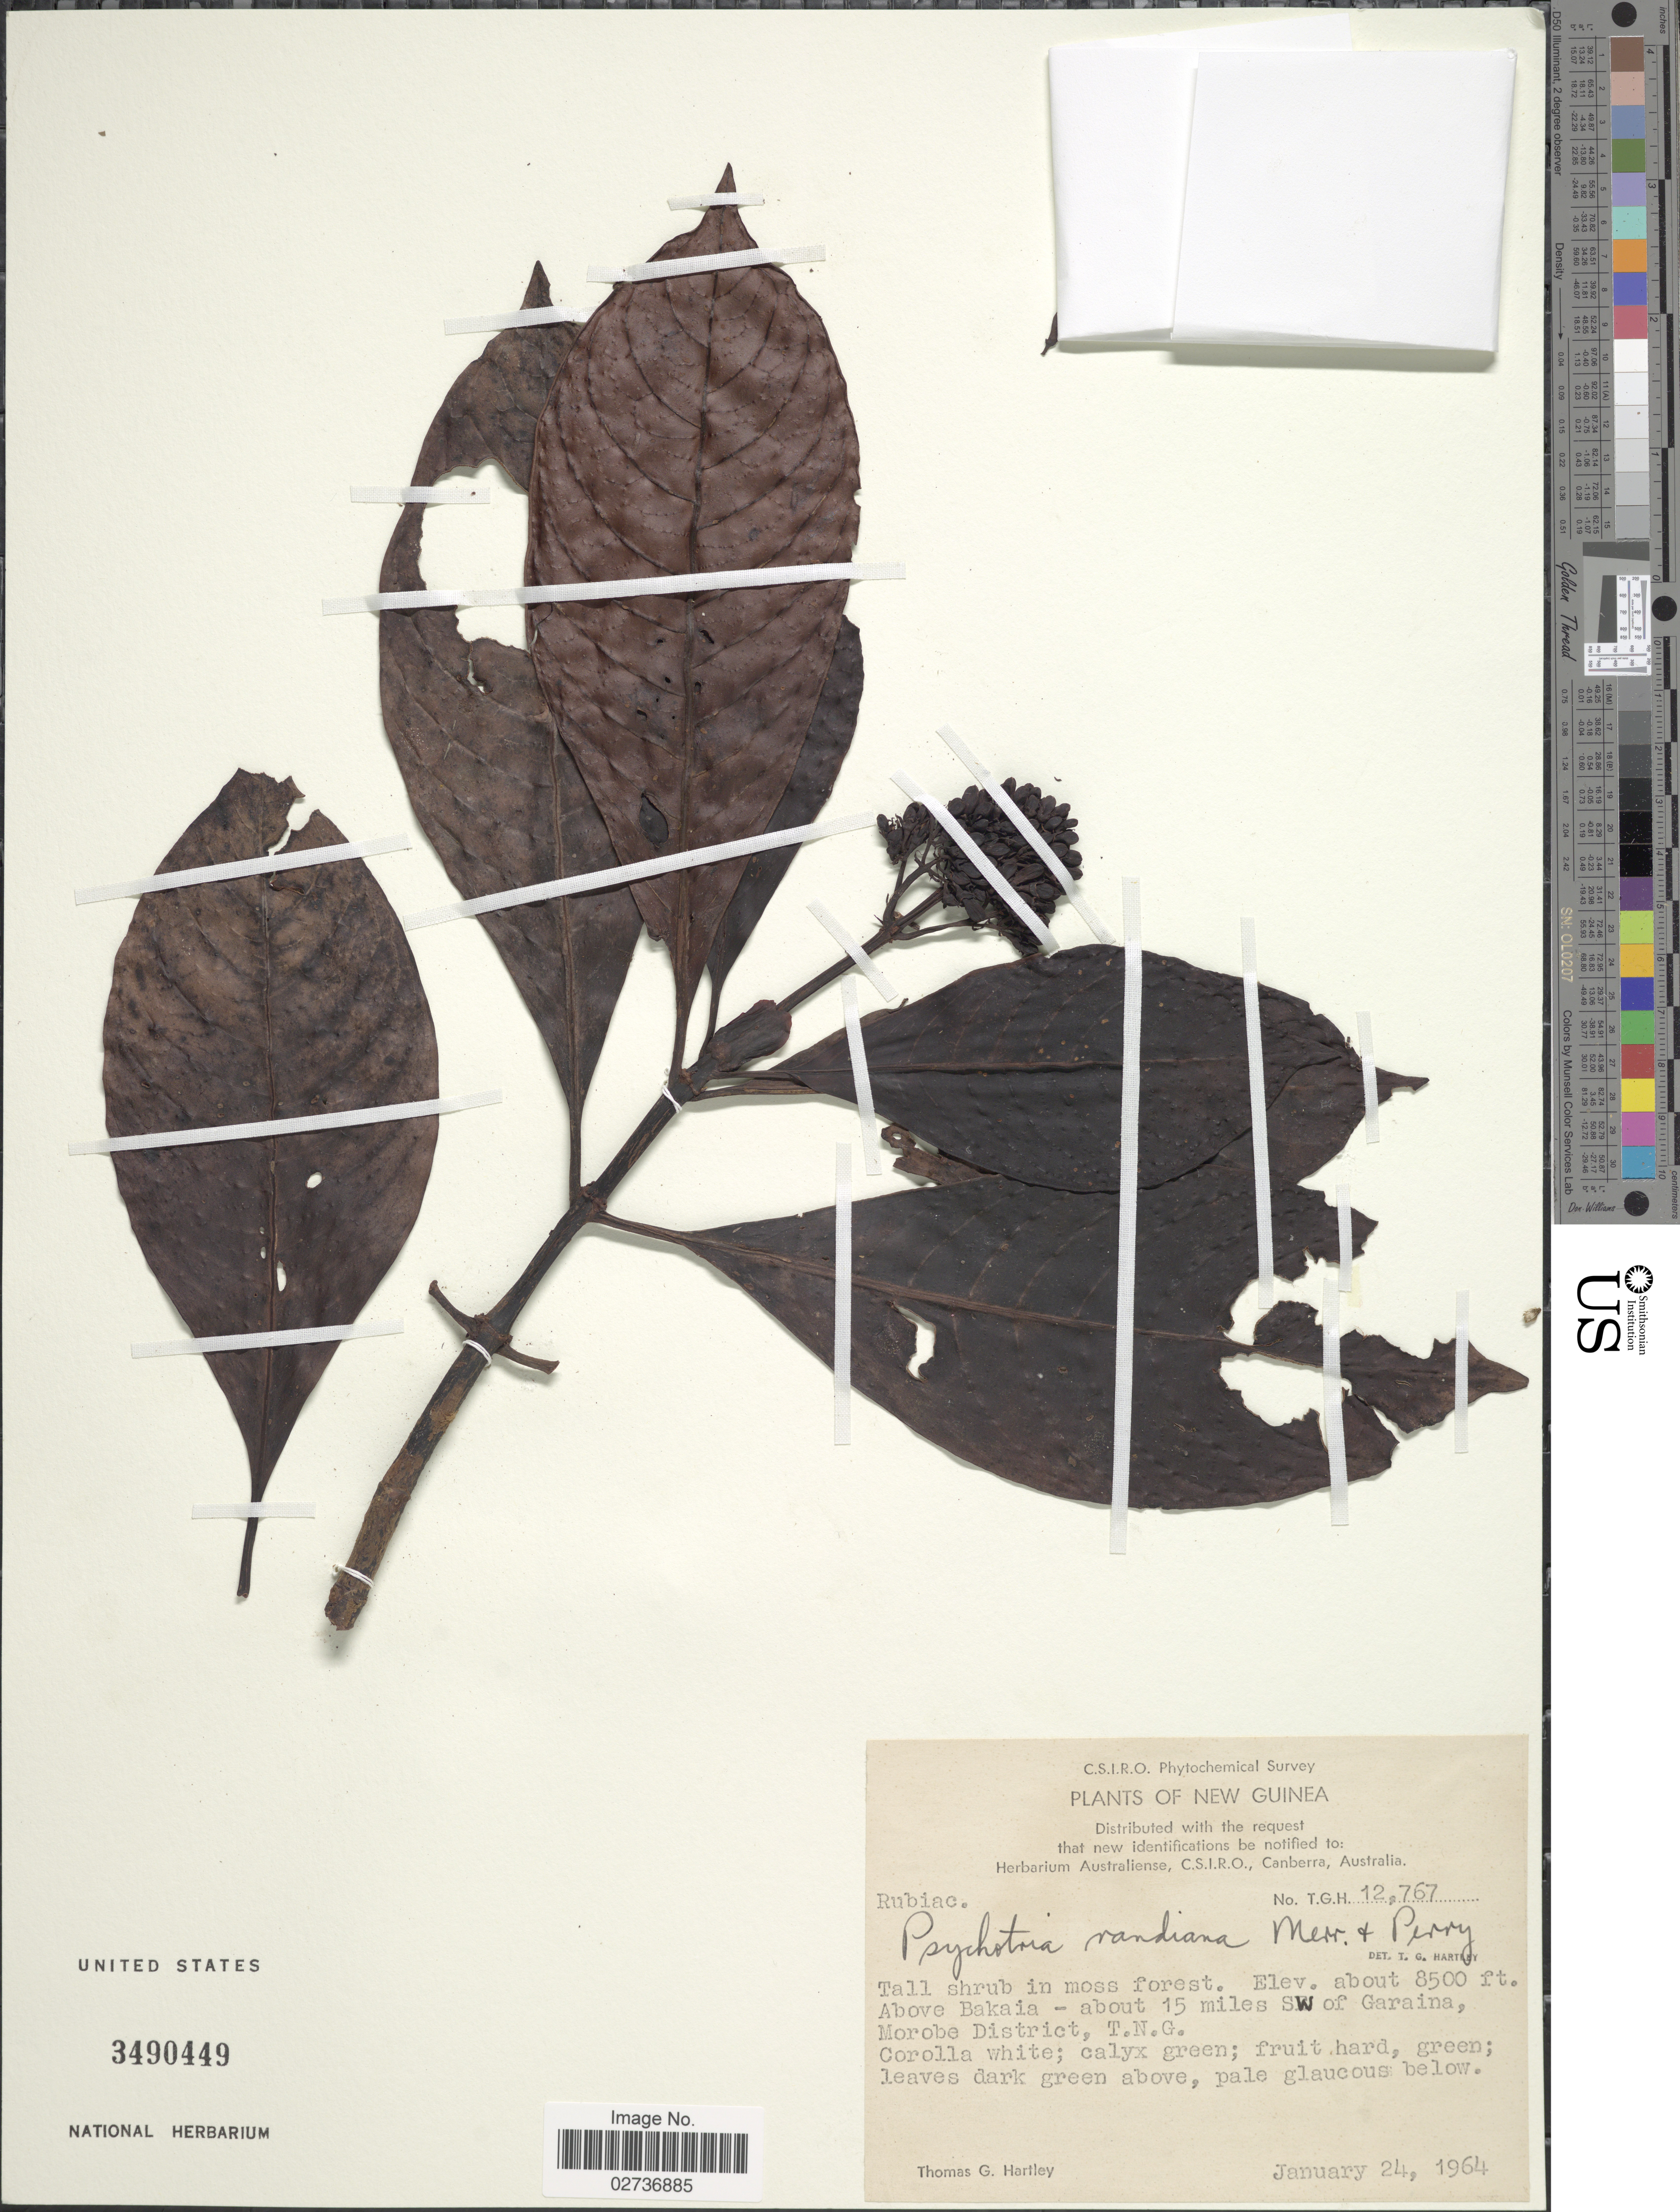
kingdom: Plantae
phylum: Tracheophyta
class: Magnoliopsida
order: Gentianales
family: Rubiaceae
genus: Psychotria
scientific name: Psychotria randiana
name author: Merr. & L.M. Perry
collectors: T. G. Hartley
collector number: TGH12767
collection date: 1964-01-24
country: Papua New Guinea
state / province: Morobe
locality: New Guinea. Above Bakaia-about 15 miles SW of Garaina, Morobe District, T.N.G.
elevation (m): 2591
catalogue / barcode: US 3490449